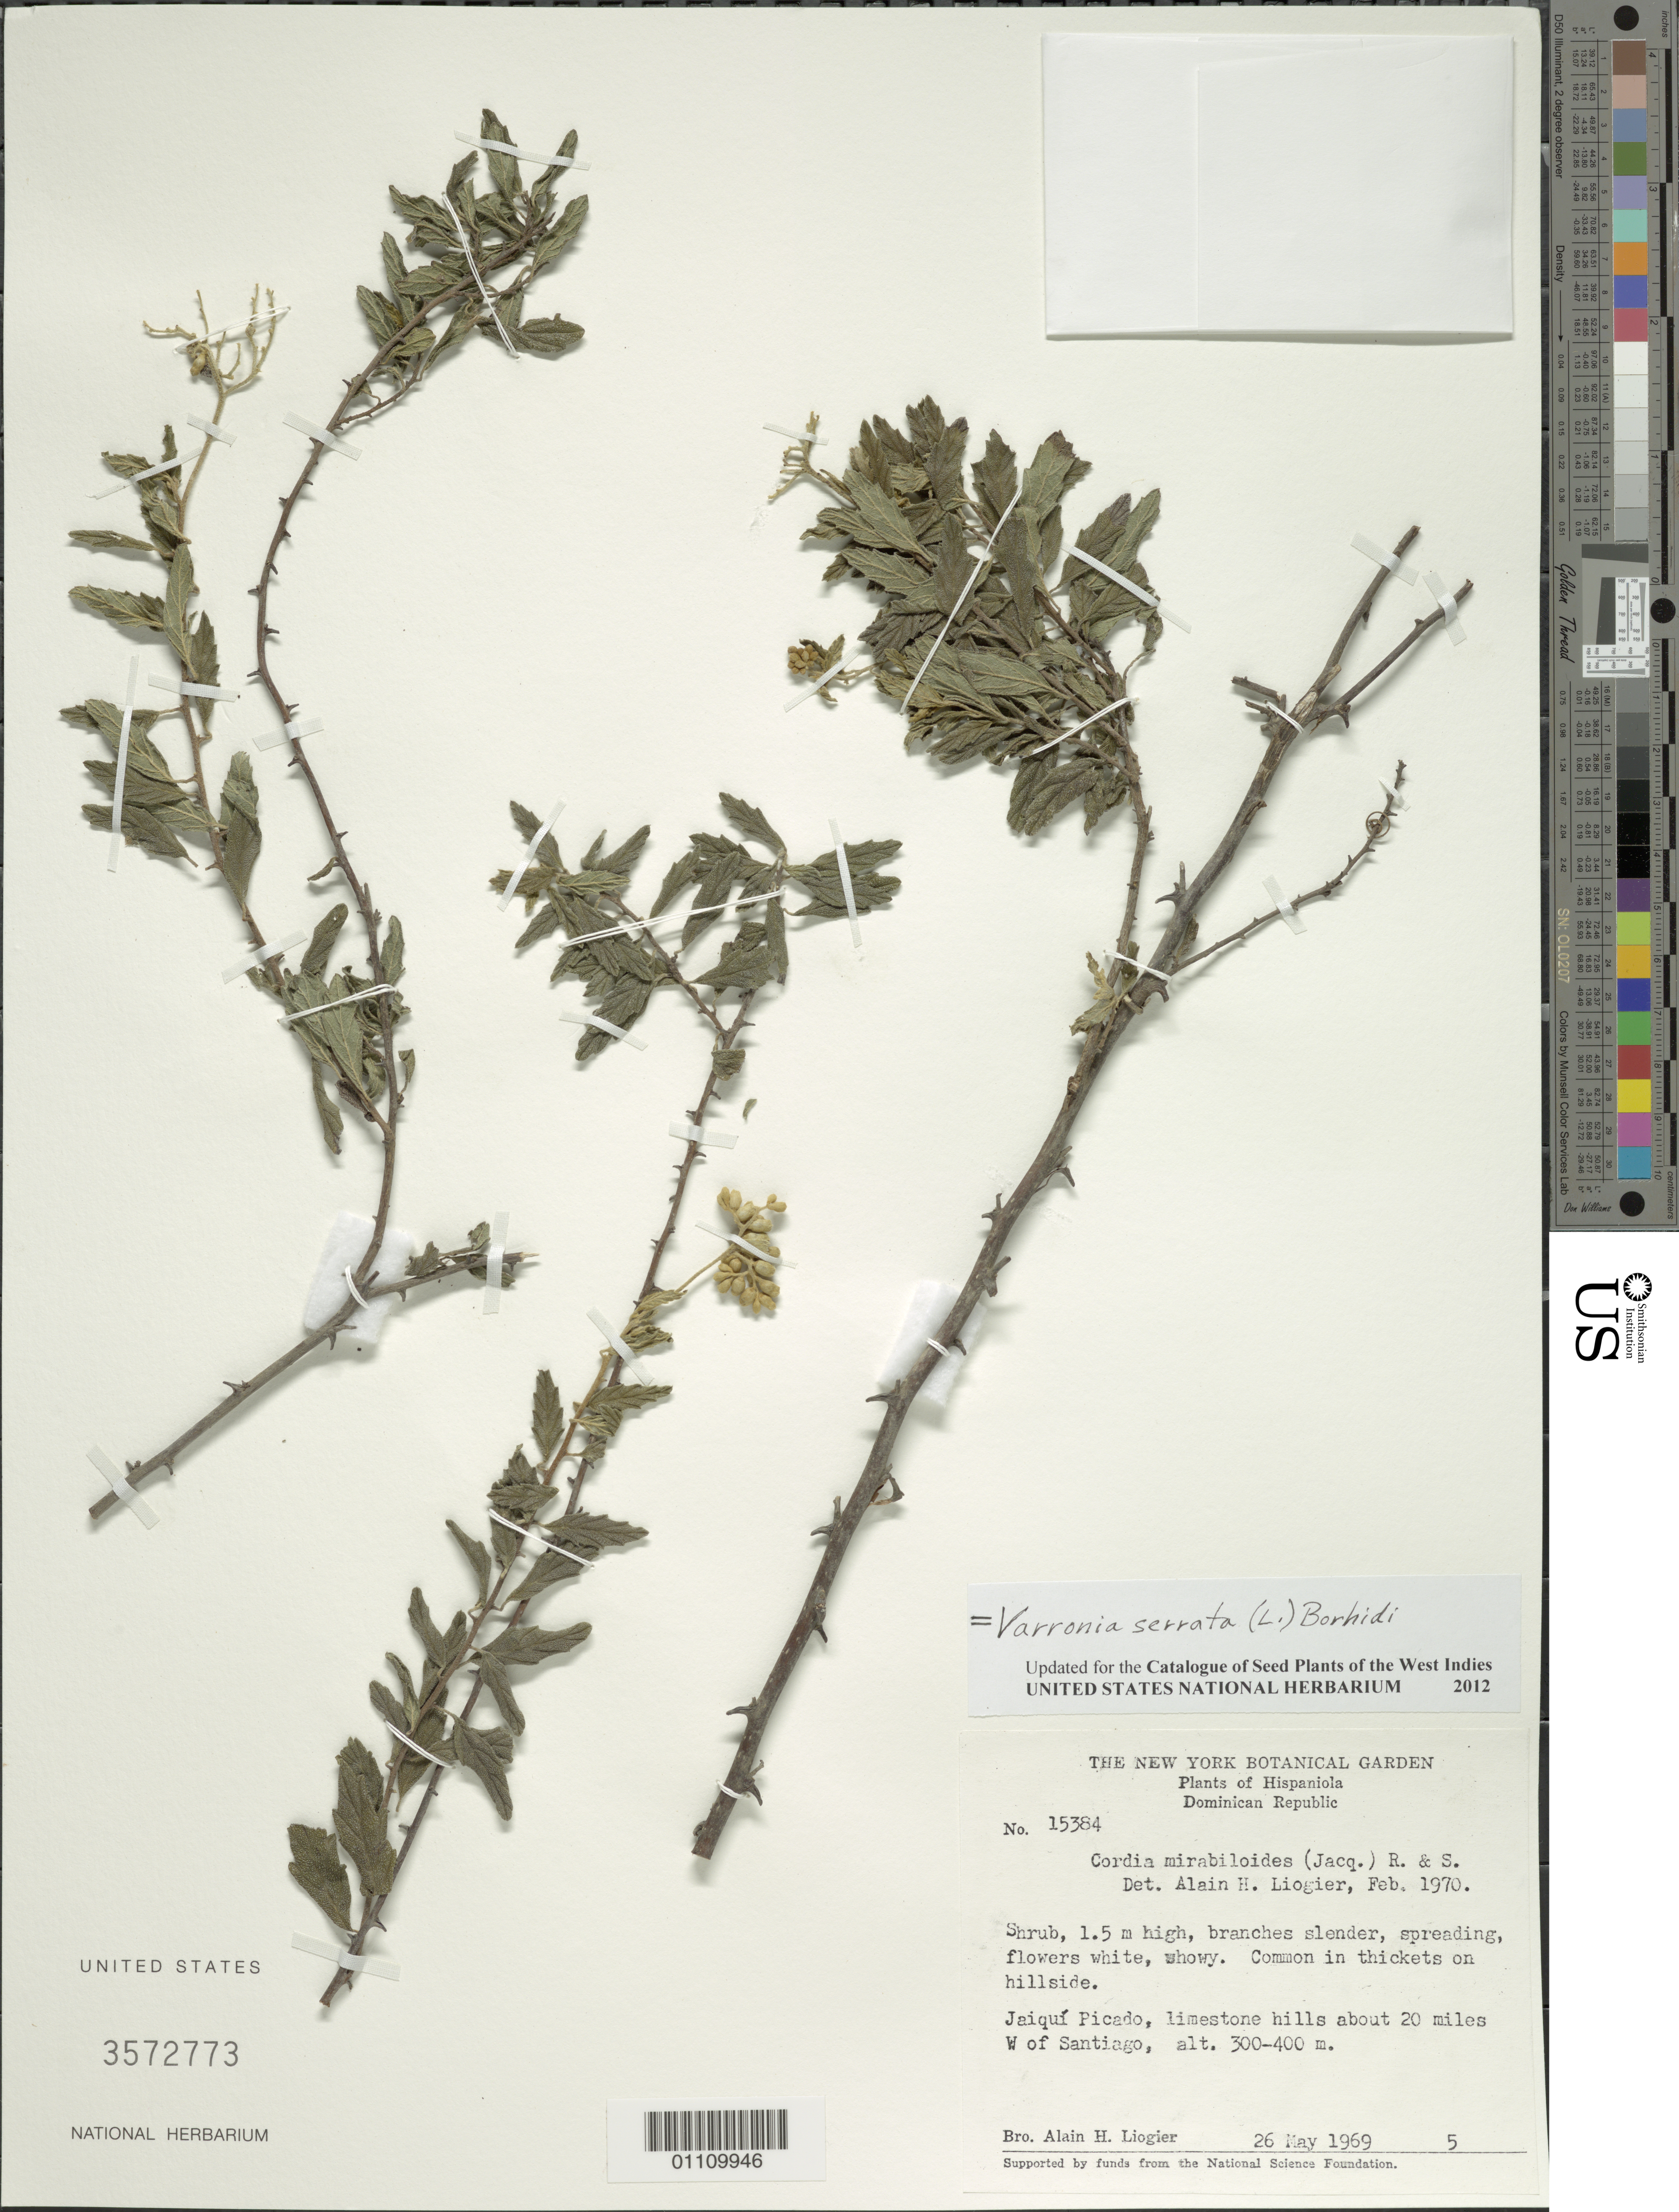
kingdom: Plantae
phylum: Tracheophyta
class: Magnoliopsida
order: Boraginales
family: Cordiaceae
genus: Varronia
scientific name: Varronia serrata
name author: (L.) Borhidi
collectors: A. H. Liogier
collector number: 15384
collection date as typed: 26 May 1969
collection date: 1969-05-26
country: Dominican Republic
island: Hispaniola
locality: Jaiquí Picado, 20 miles W of Santiago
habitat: Limestone hills, common in thickets on hillside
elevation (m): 300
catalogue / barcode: US 3572773